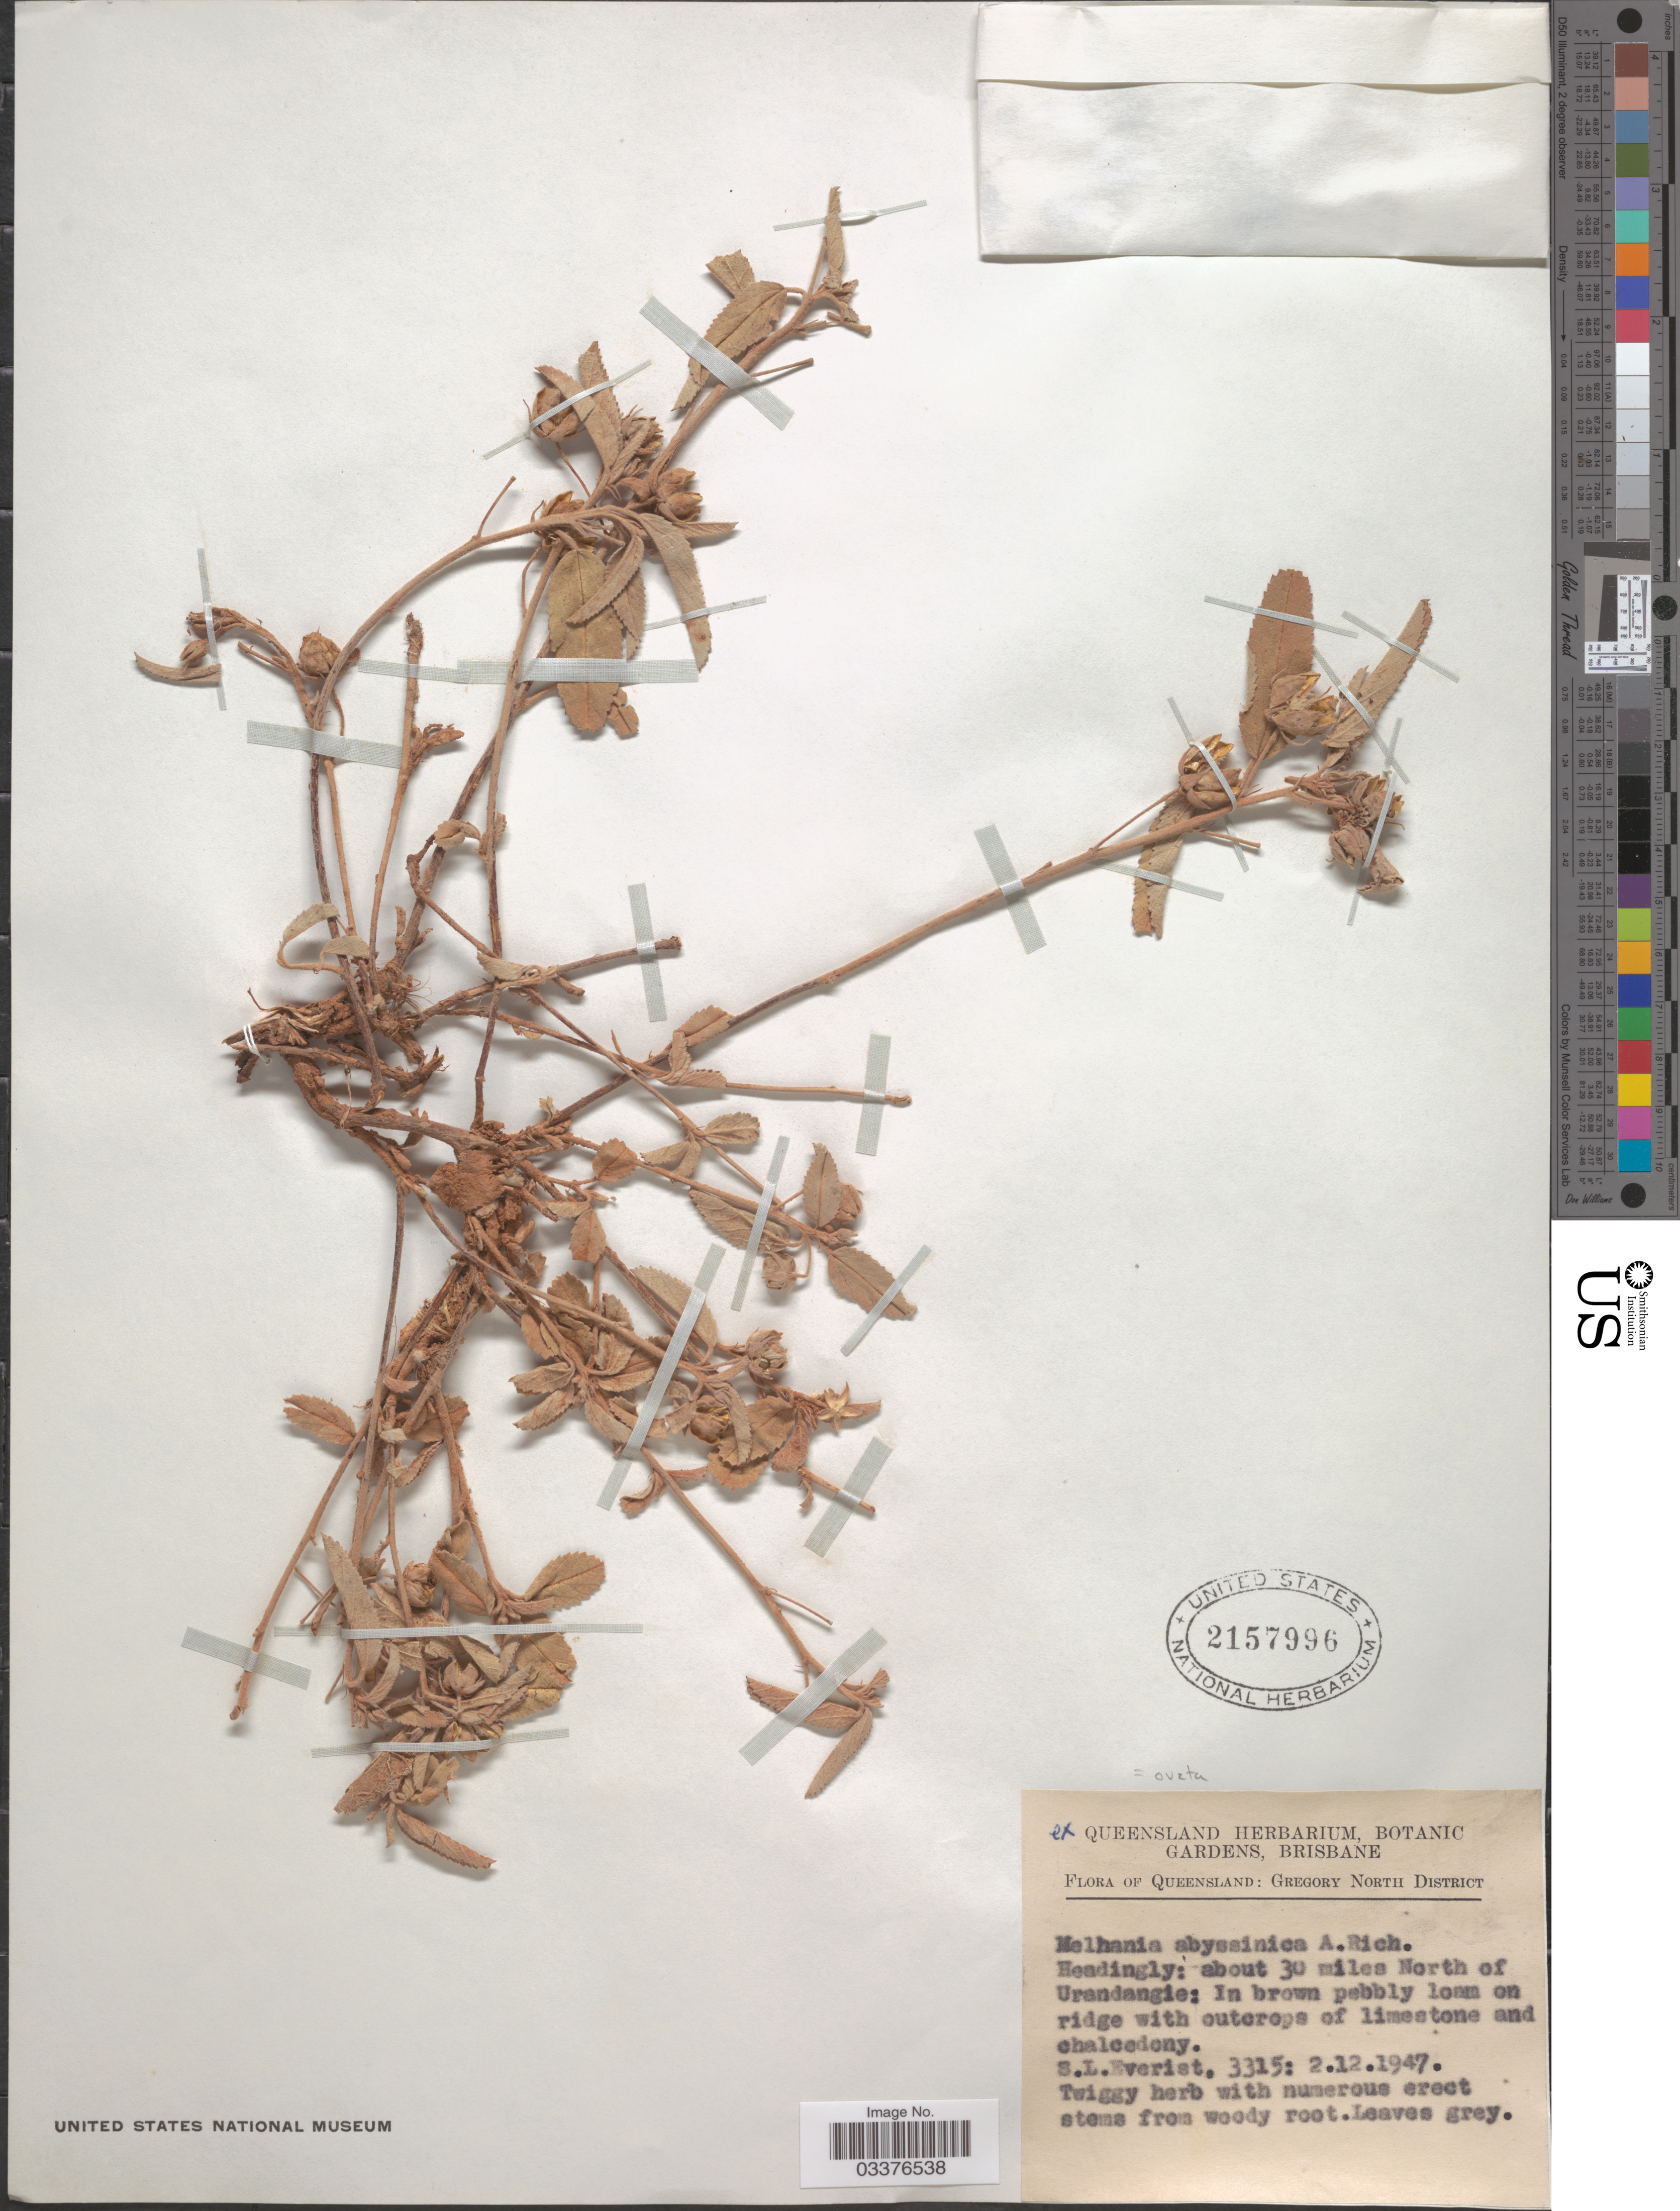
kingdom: Plantae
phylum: Tracheophyta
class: Magnoliopsida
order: Malvales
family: Malvaceae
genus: Melhania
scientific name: Melhania ovata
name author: (Cav.) Spreng.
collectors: S. Everist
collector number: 3315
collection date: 1947-12-02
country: Australia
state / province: Queensland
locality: Gregory North District. Headingly: about 30 miles North of Urandangie.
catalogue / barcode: US 2157996